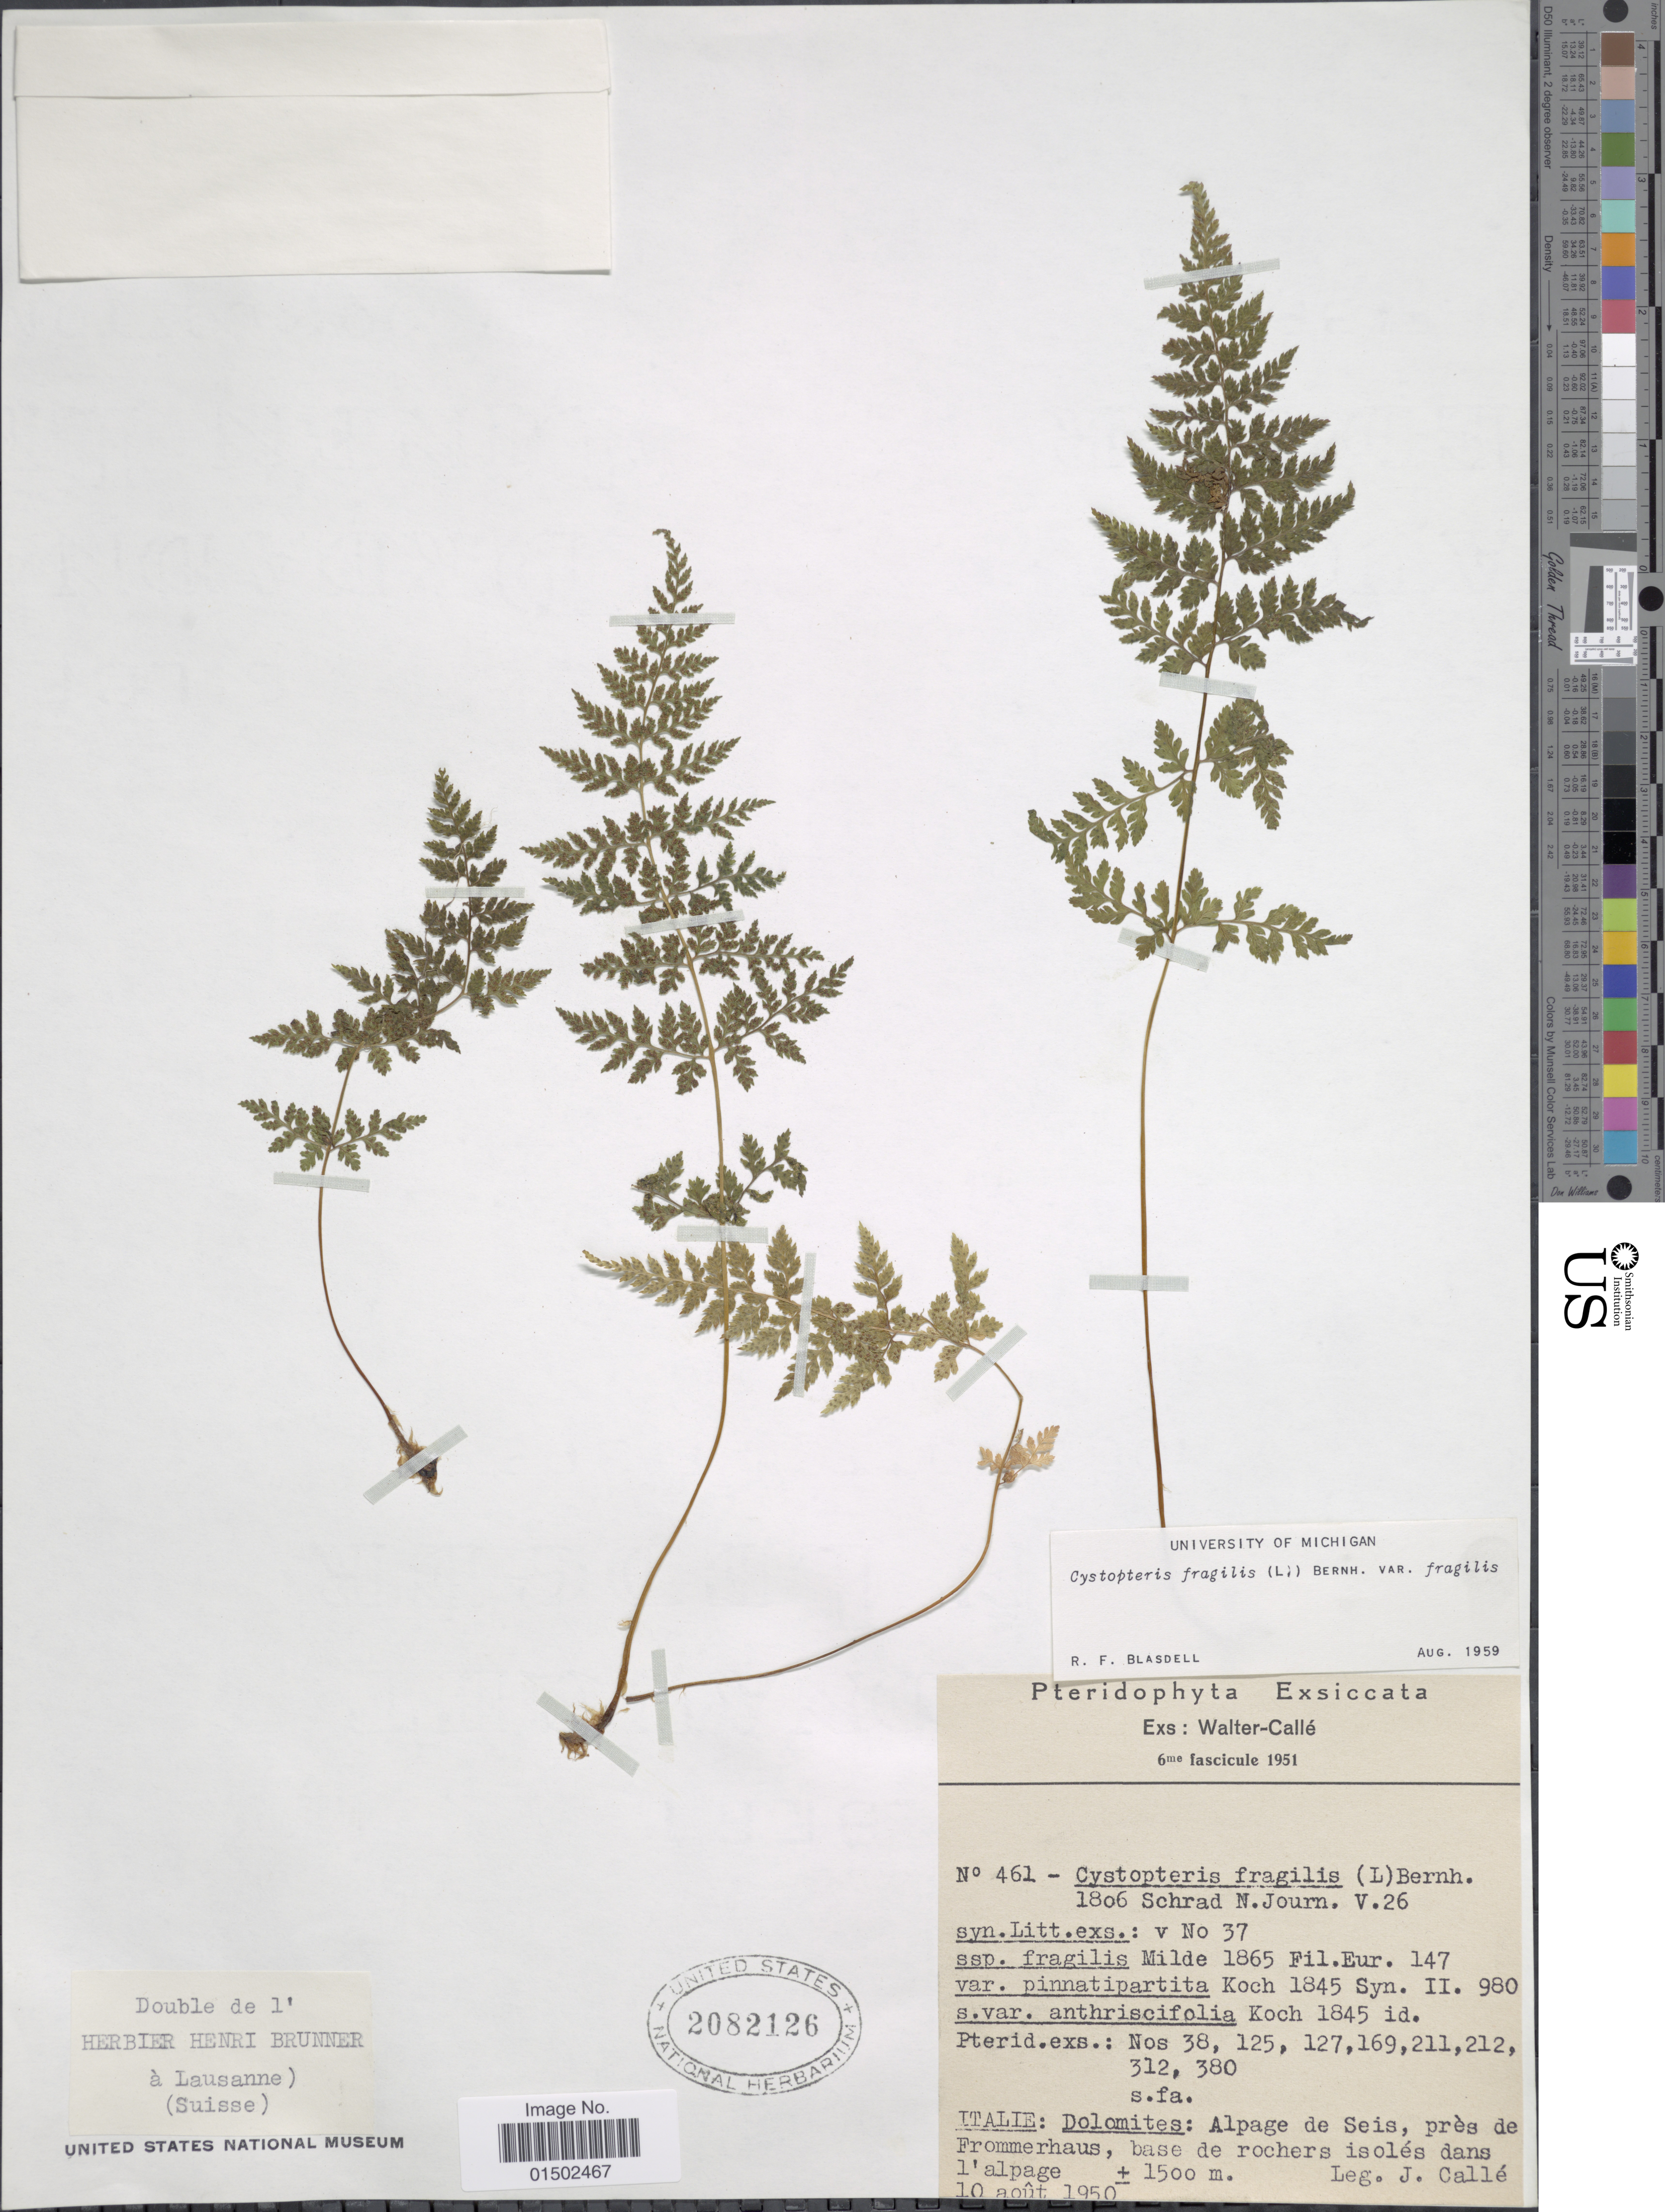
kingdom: Plantae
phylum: Tracheophyta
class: Polypodiopsida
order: Polypodiales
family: Cystopteridaceae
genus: Cystopteris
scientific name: Cystopteris fragilis var. fragilis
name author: (L.) Bernh.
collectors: Calle, J.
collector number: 461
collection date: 1950-08-10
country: Italy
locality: Dolomites: Alpage de Seis, pres de Frommerhaus, base de rochers isoles dans l'alpage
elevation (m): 1500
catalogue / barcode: US 2082126